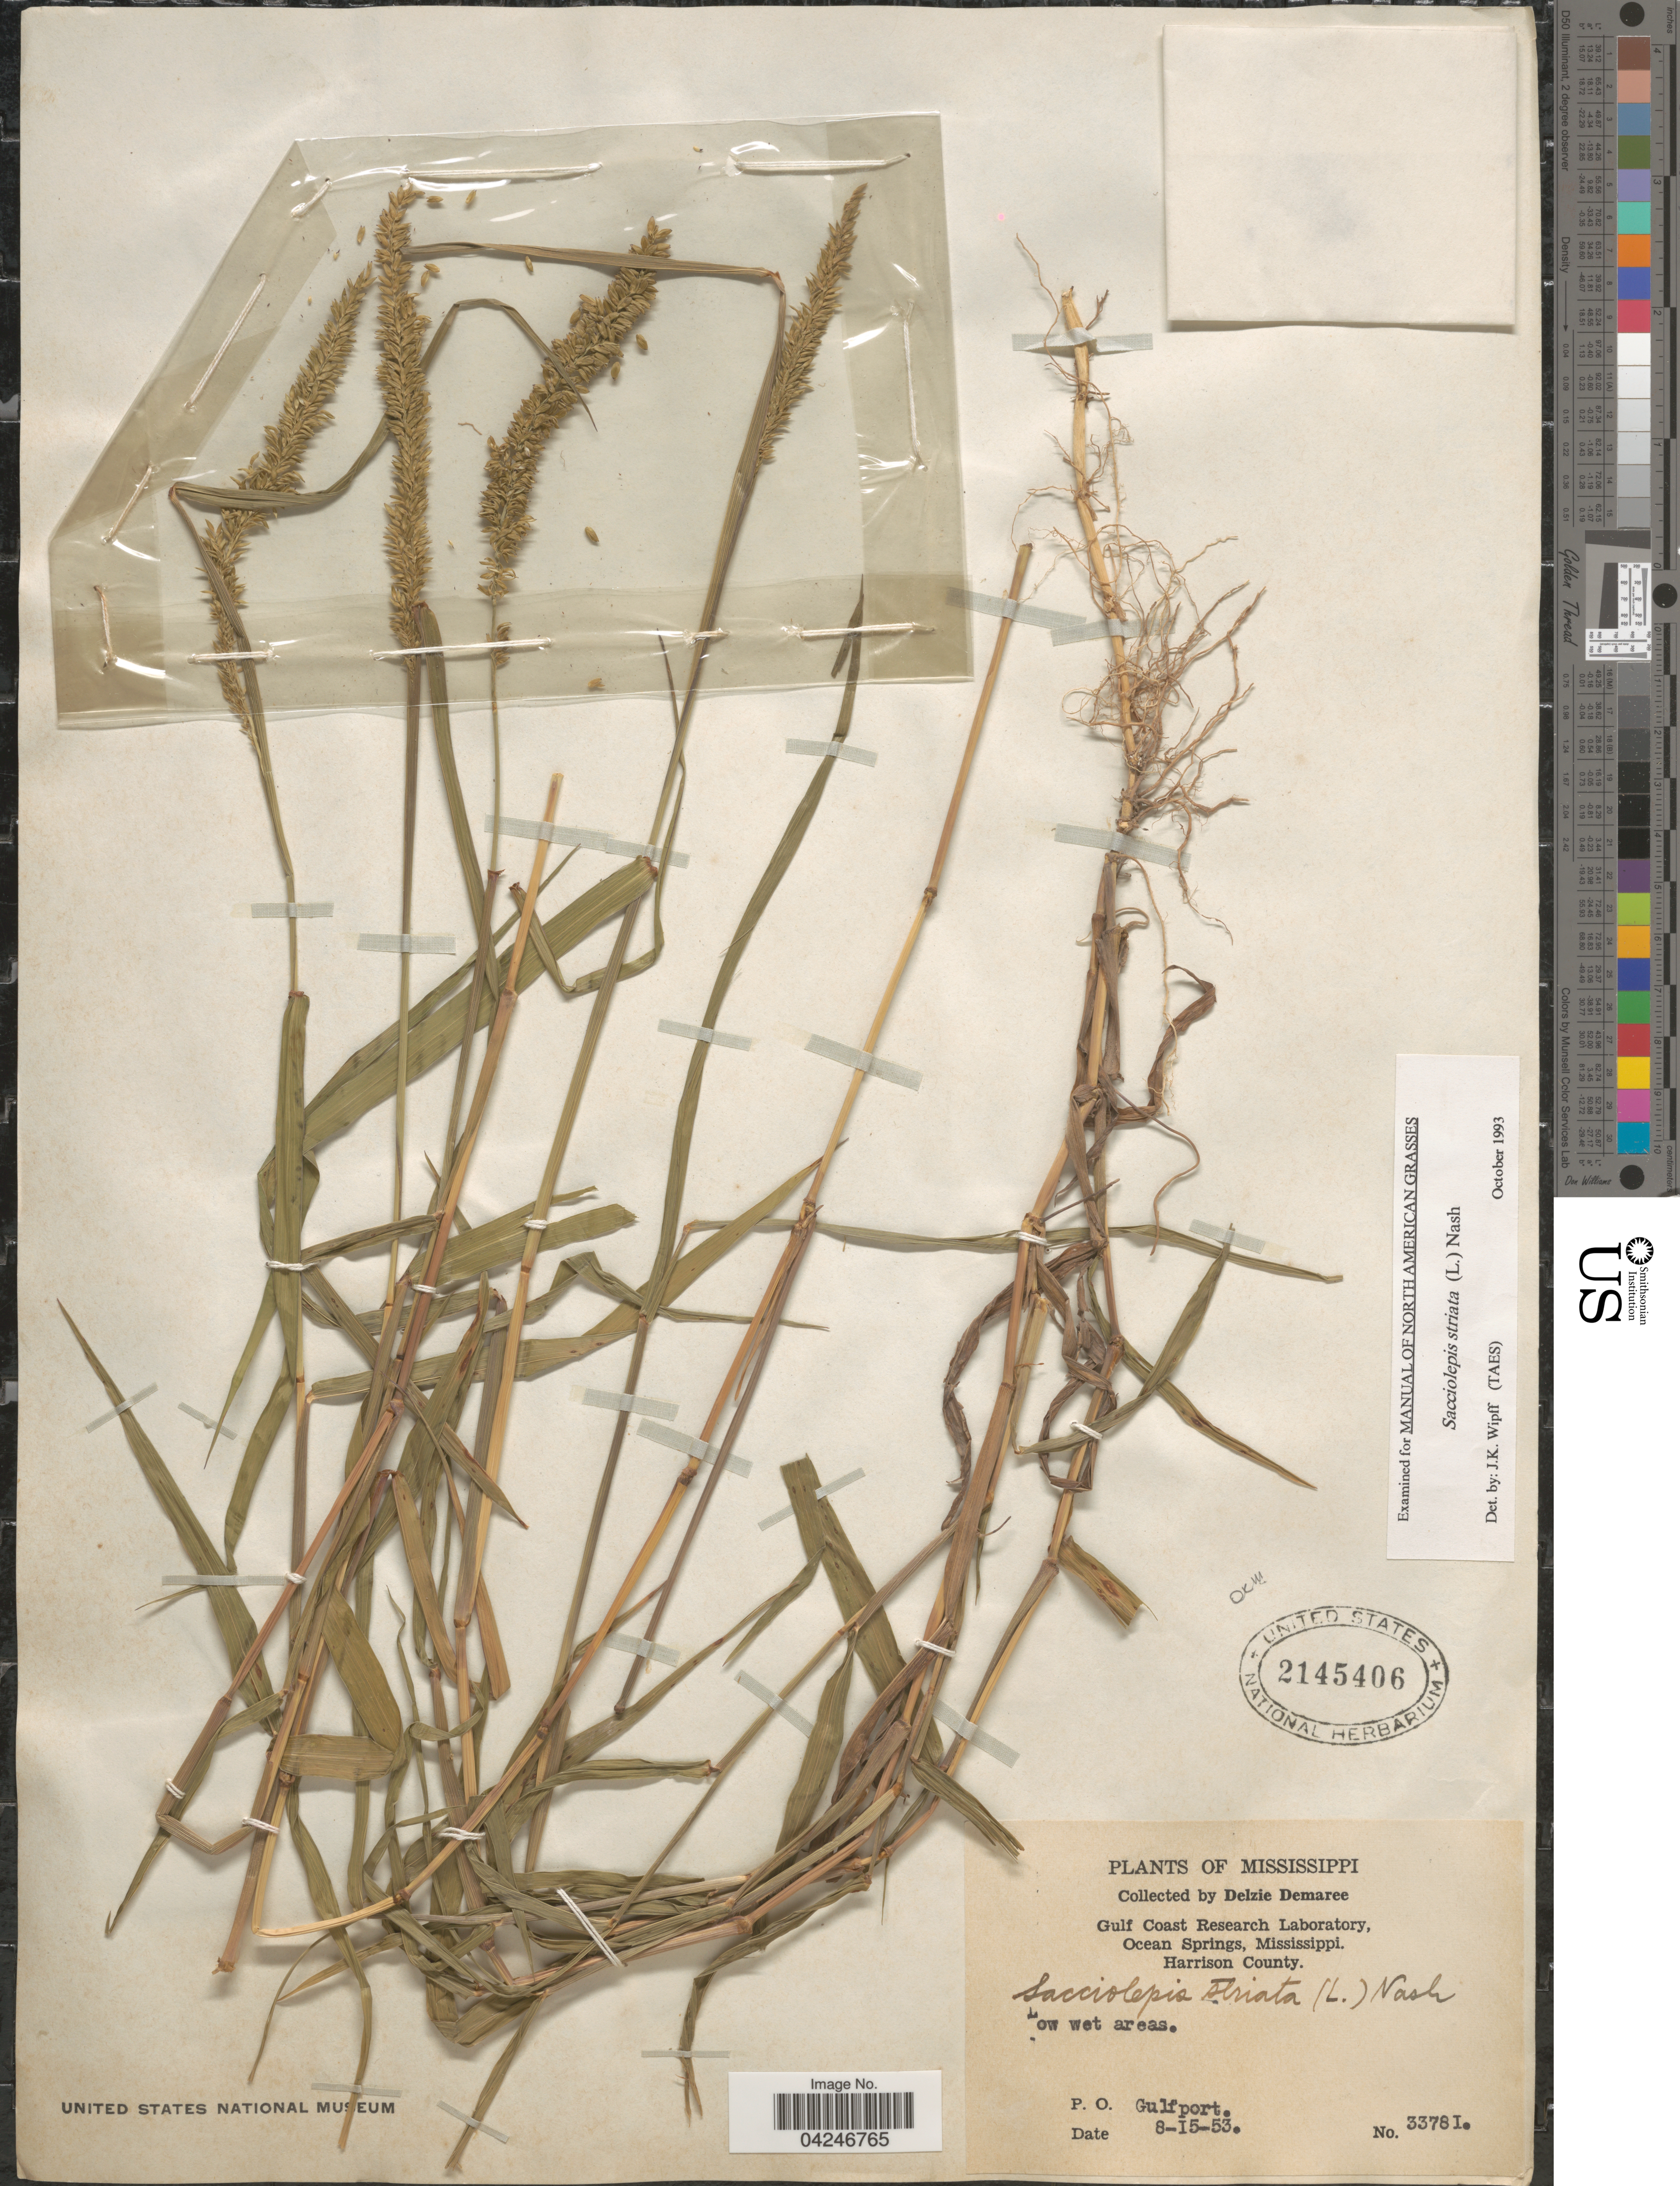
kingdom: Plantae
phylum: Tracheophyta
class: Liliopsida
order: Poales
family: Poaceae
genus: Sacciolepis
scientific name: Sacciolepis striata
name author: (L.) Nash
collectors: D. Demaree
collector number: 33781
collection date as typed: Transcribed d/m/y: 15/8/53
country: United States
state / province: Mississippi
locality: Guld Coast Reserch Laboratory, Ocean Springs, Harrison County. P.O. Gulfport.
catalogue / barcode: US 2145406